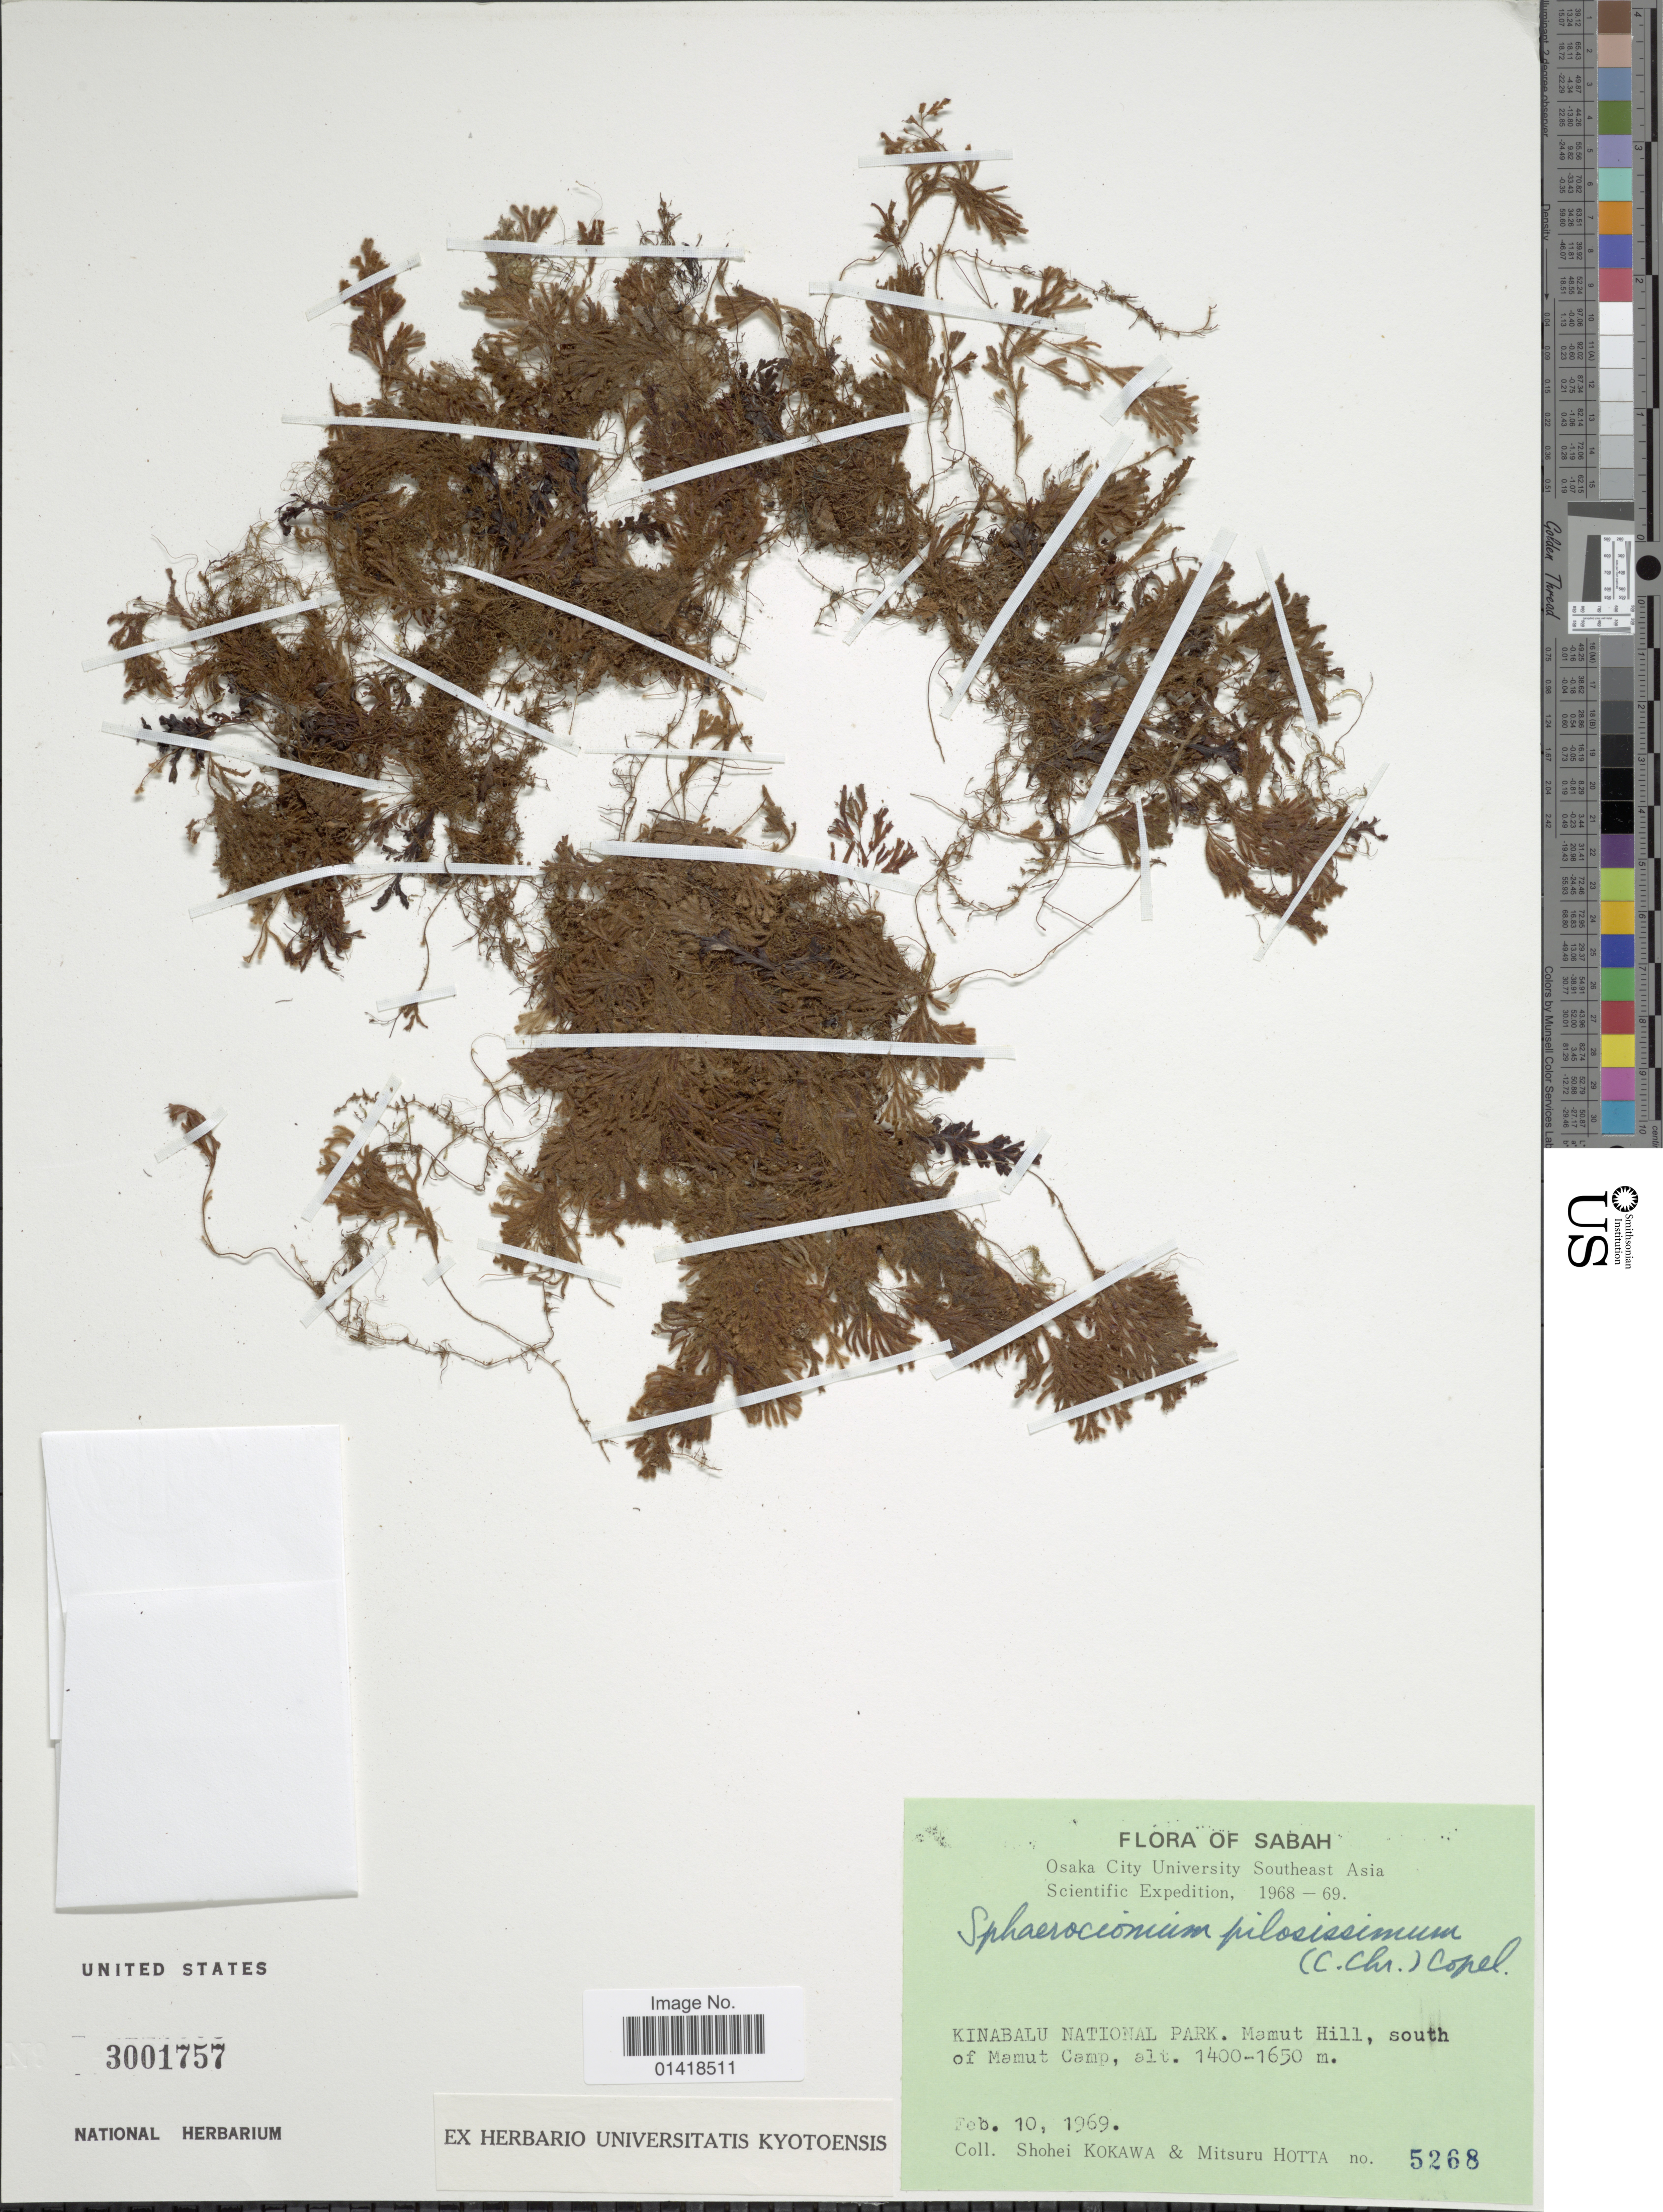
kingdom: Plantae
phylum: Tracheophyta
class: Polypodiopsida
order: Hymenophyllales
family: Hymenophyllaceae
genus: Hymenophyllum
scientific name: Hymenophyllum pilosissimum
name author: C. Chr.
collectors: S. Kokawa & M. Hotta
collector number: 5268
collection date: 1969-02-10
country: Malaysia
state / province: Sabah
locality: Kinabalu National Park. Mamut Hill, south of Mamut Camp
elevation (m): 1400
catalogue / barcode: US 3001757